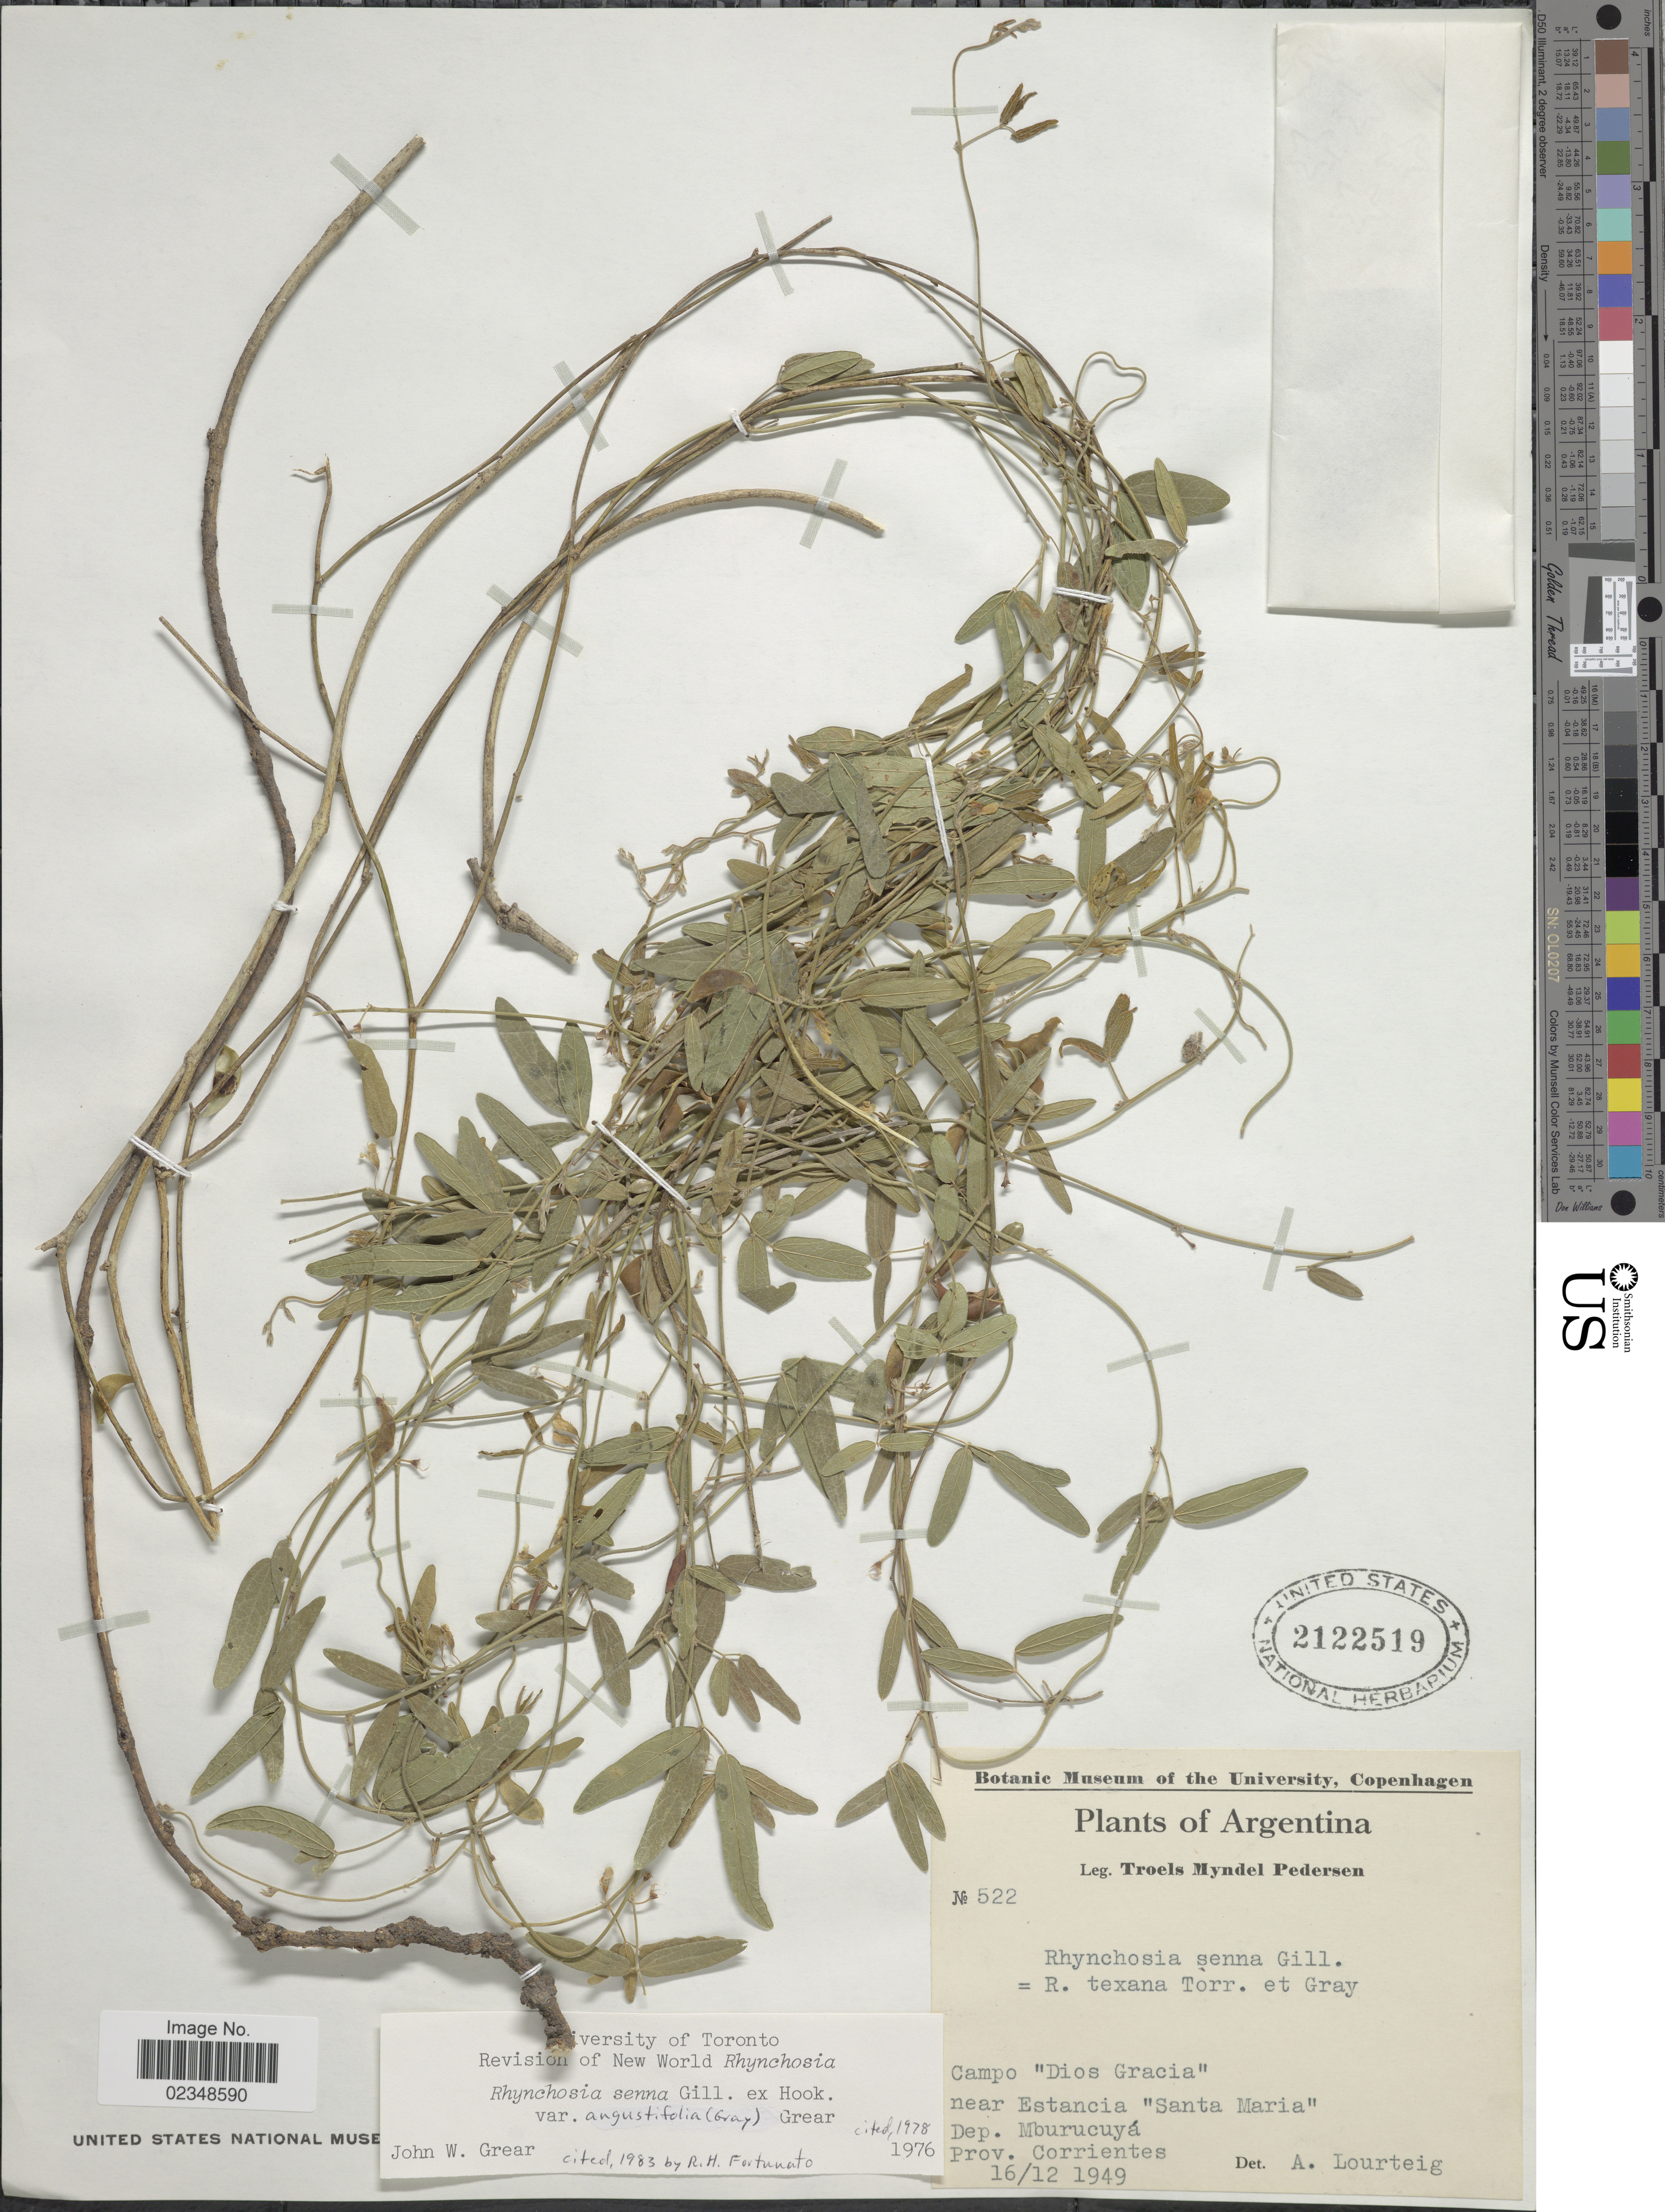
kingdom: Plantae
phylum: Tracheophyta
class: Magnoliopsida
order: Fabales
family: Fabaceae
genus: Rhynchosia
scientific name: Rhynchosia senna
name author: Gillies ex Hook.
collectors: T. Pederson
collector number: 522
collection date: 1949-12-16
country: Argentina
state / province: Corrientes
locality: Campo "Dios Gracia" near Estancia "Santa Maria", Dep. Mburucuya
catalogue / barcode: US 2122519